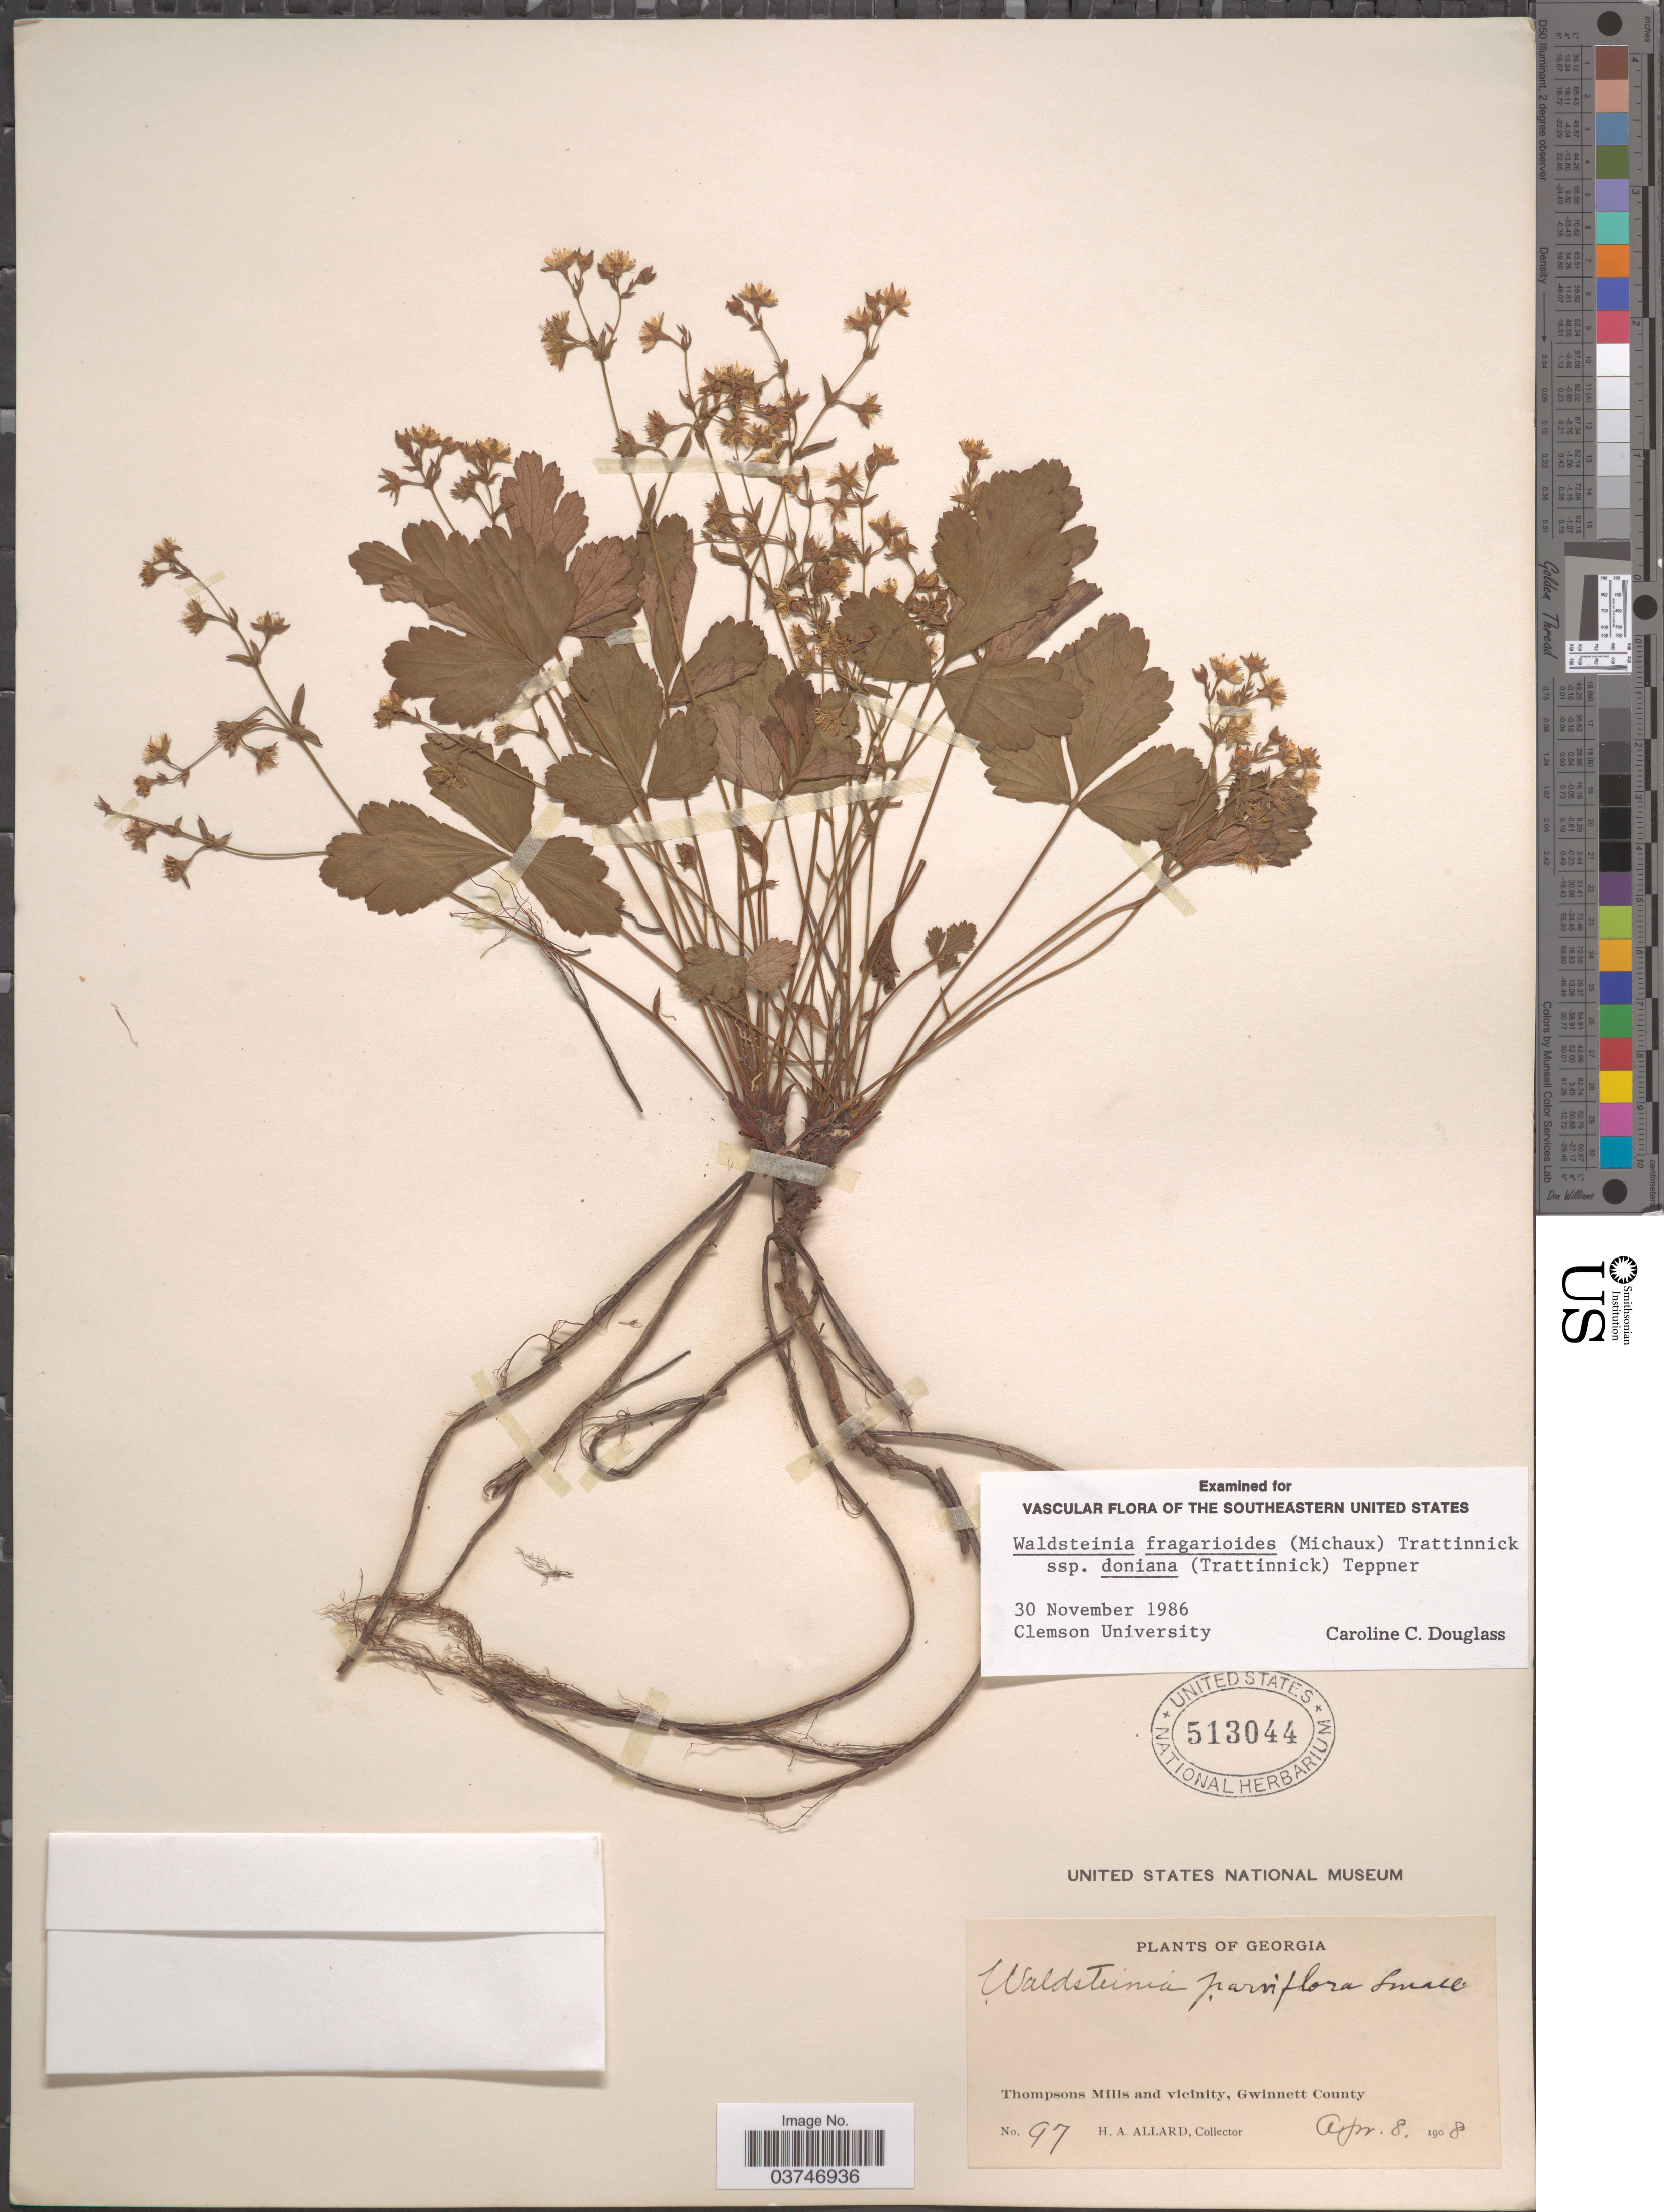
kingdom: Plantae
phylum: Tracheophyta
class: Magnoliopsida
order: Rosales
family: Rosaceae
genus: Waldsteinia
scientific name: Waldsteinia fragarioides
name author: (Michx.) Tratt.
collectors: H. A. Allard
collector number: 97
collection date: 1908-04-08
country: United States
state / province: Georgia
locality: Thompsons Mills and vicinity, Gwinnett County.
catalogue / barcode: US 513044